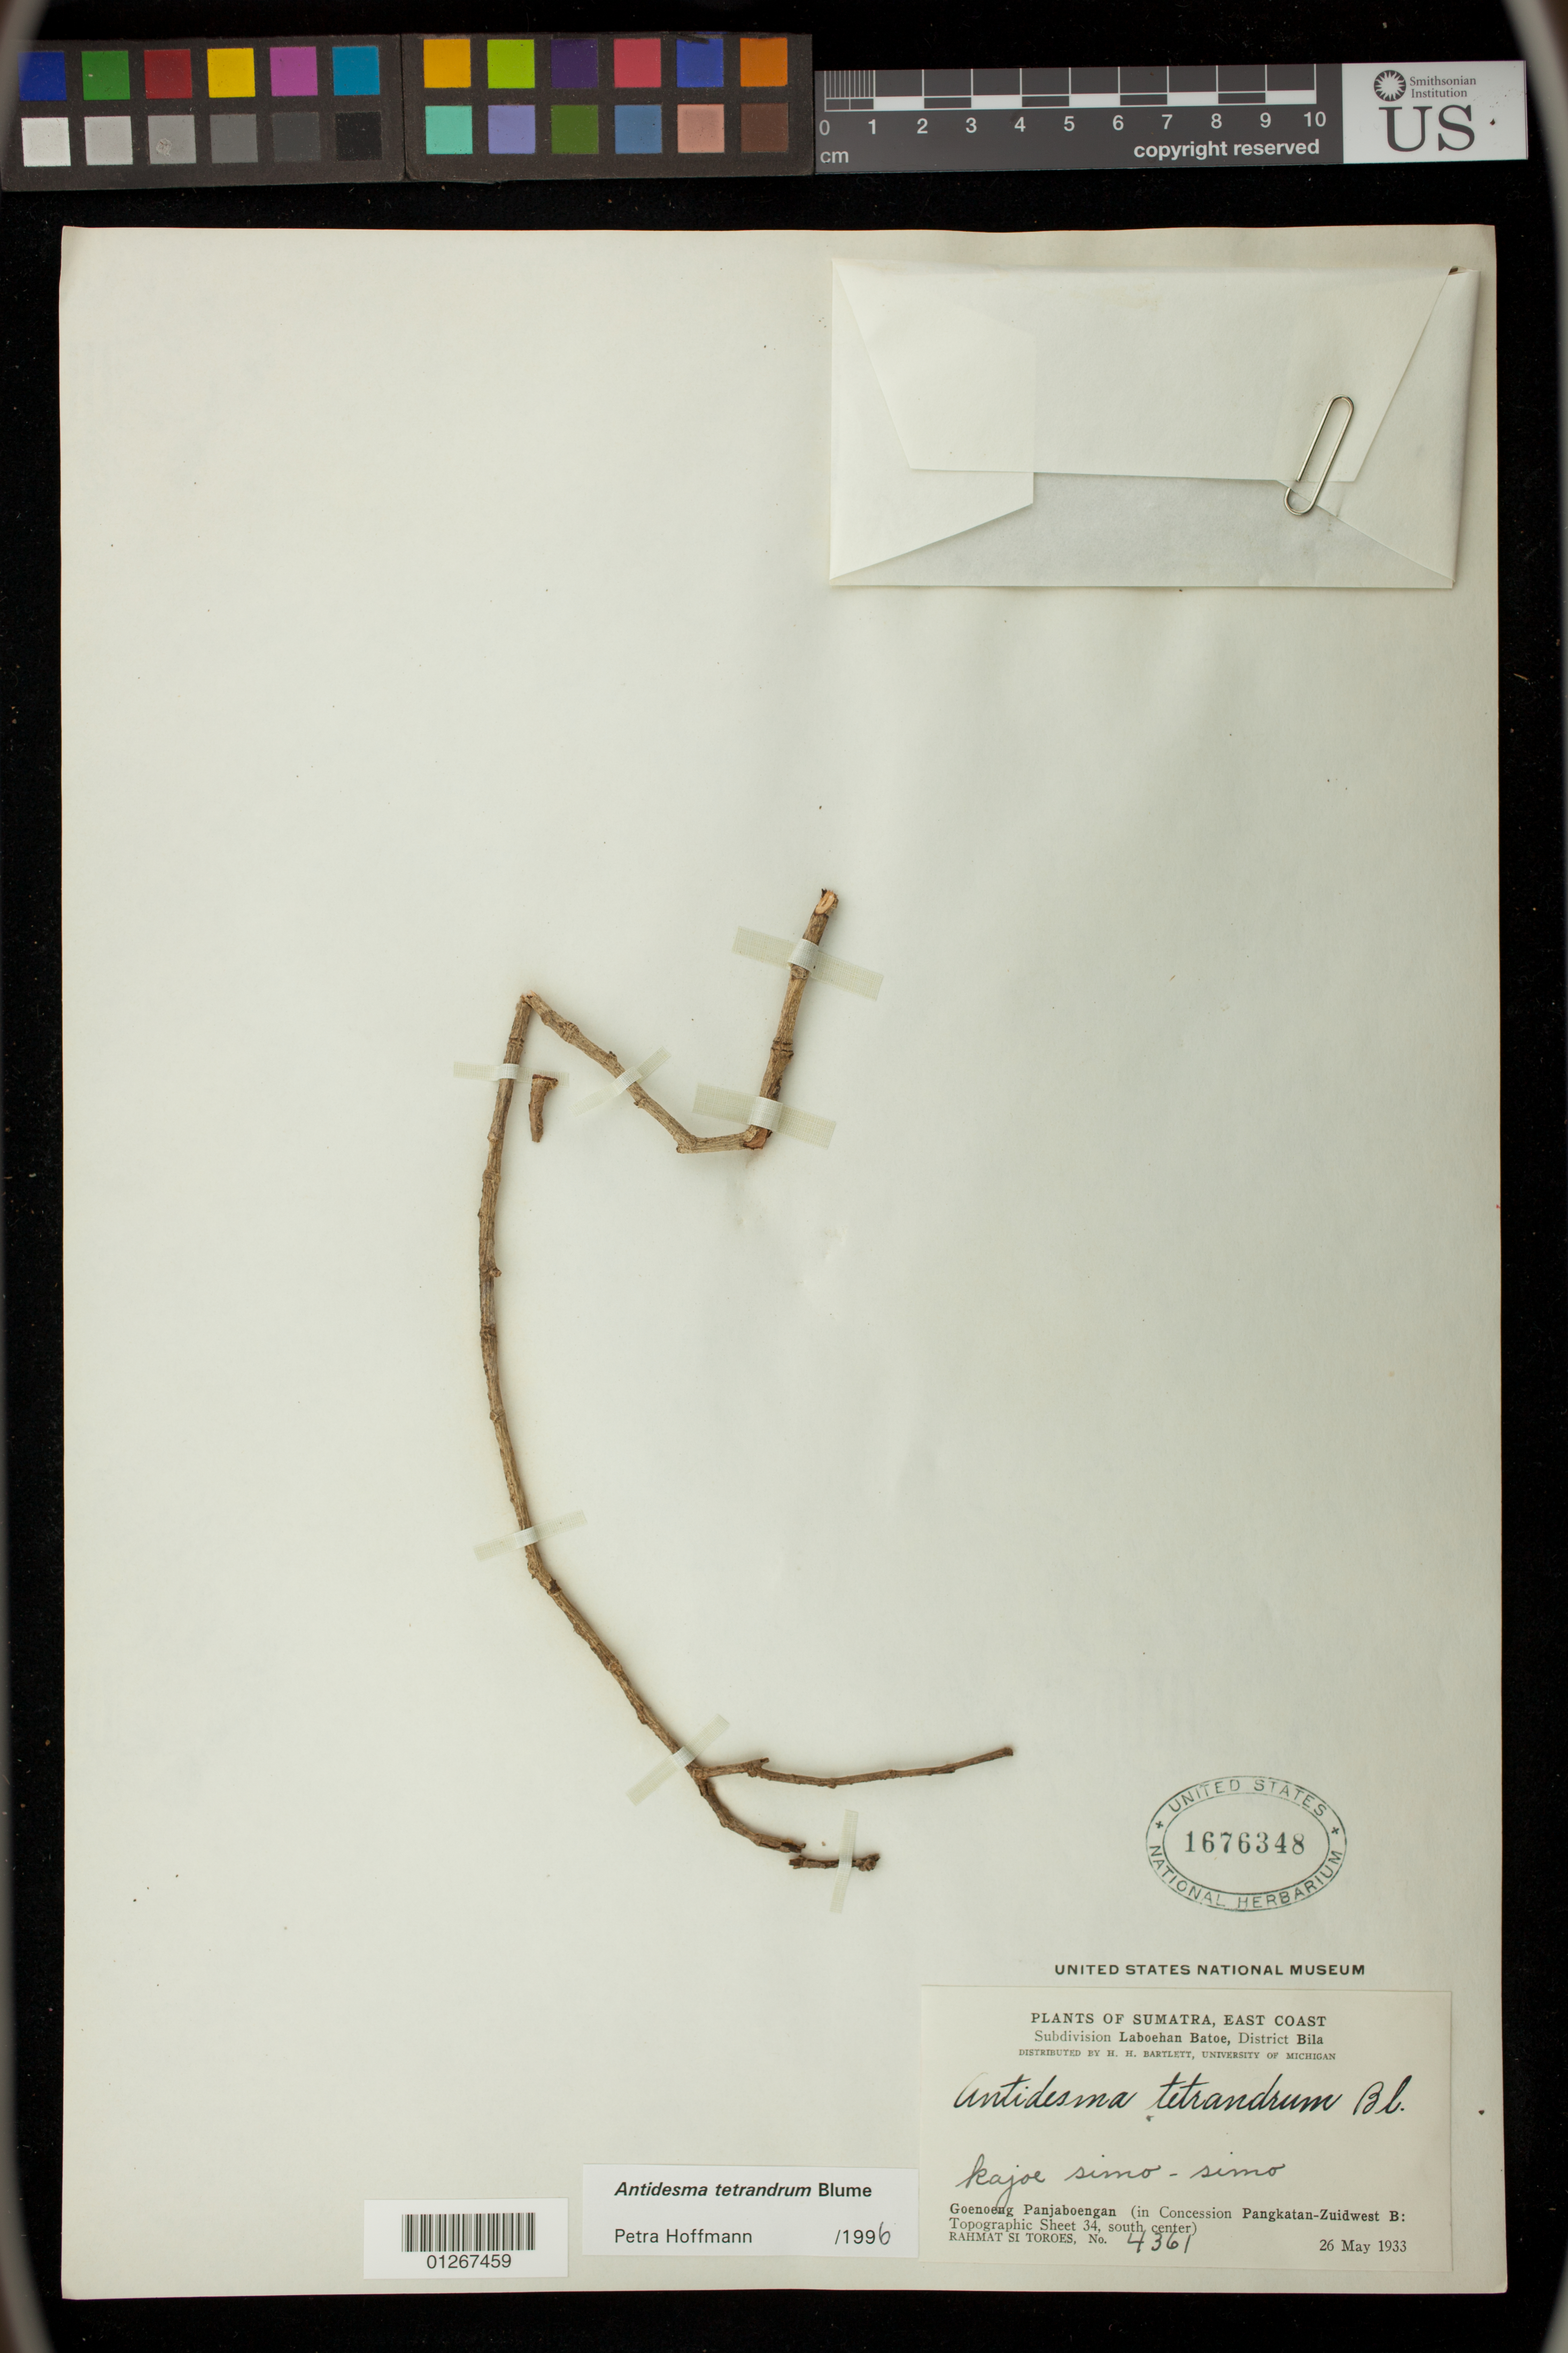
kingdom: Plantae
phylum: Tracheophyta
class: Magnoliopsida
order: Malpighiales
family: Phyllanthaceae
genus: Antidesma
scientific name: Antidesma tetrandrum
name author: Blume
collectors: Rahmat Si Boeea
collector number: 4361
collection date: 1933-05-26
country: Indonesia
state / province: Sumatra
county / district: Sumatera Utara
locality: Sulawesi Selatan. Subdivision Laboehan Batoe, District Bila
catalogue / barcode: US 1676348